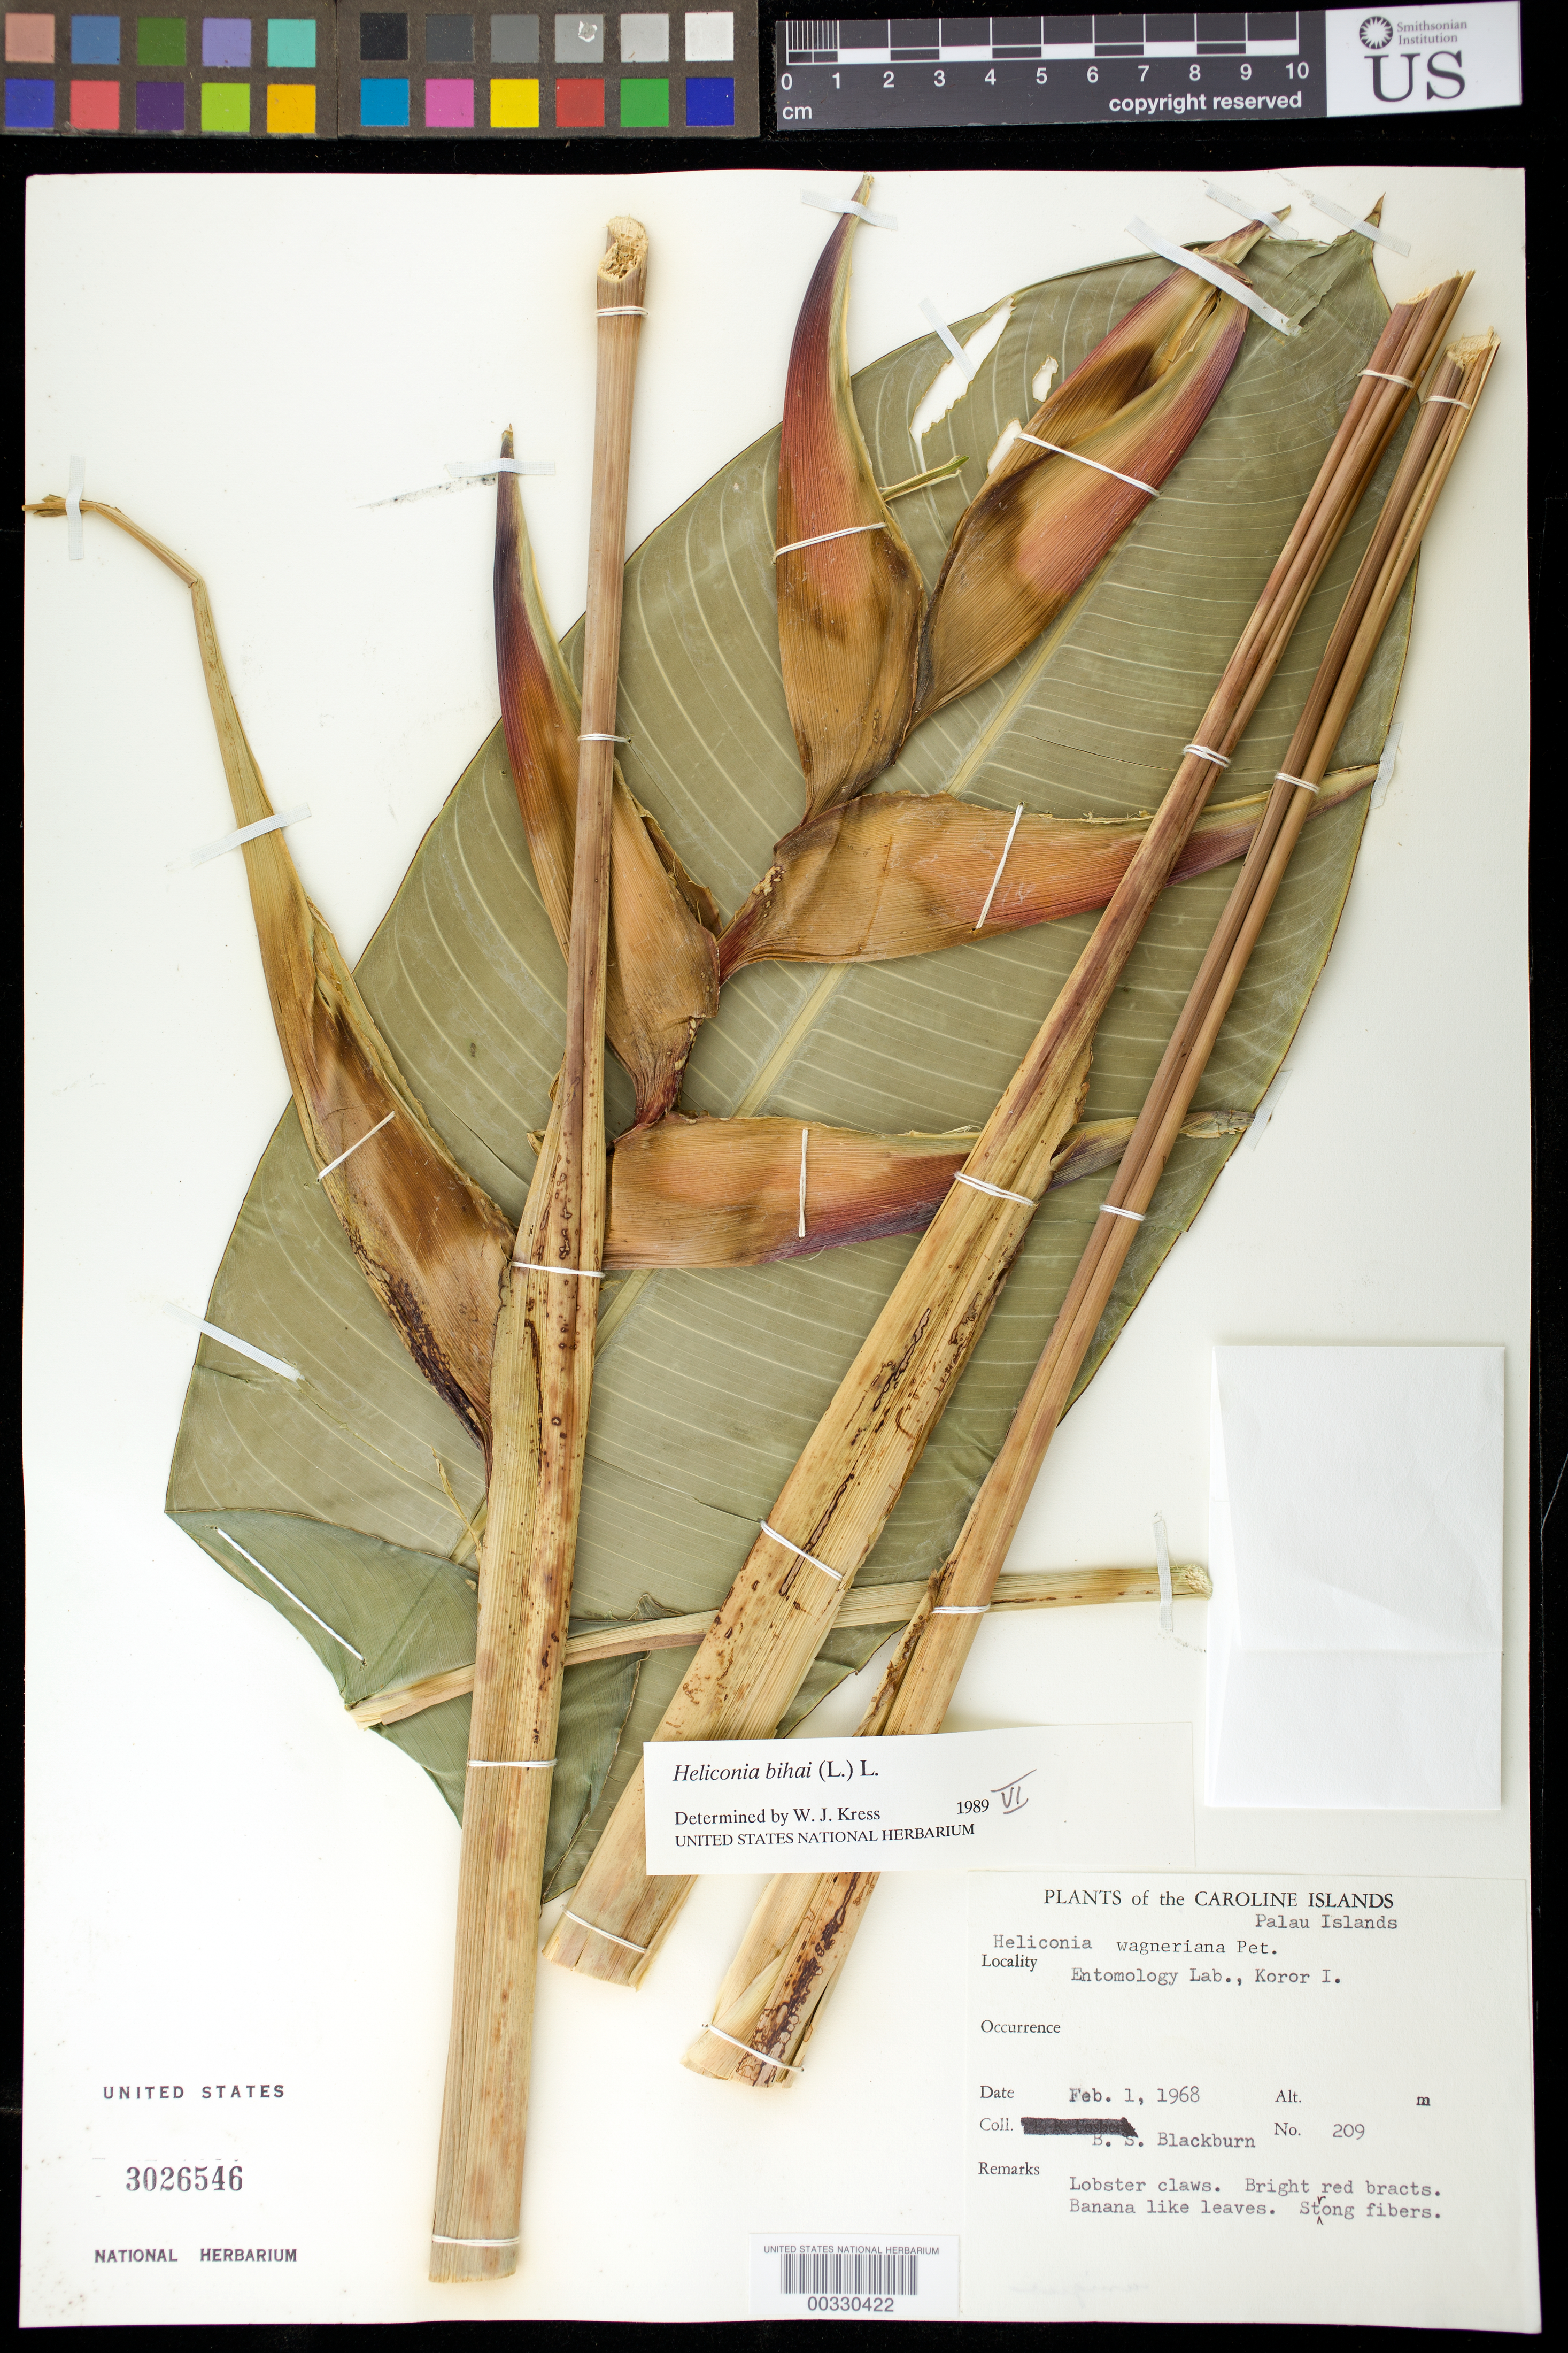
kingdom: Plantae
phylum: Tracheophyta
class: Liliopsida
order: Zingiberales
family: Heliconiaceae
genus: Heliconia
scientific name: Heliconia bihai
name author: (L.) L.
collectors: B. S. Blackburn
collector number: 209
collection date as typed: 01 Feb 1968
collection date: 1968-02-01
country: Palau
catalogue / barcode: US 3026546